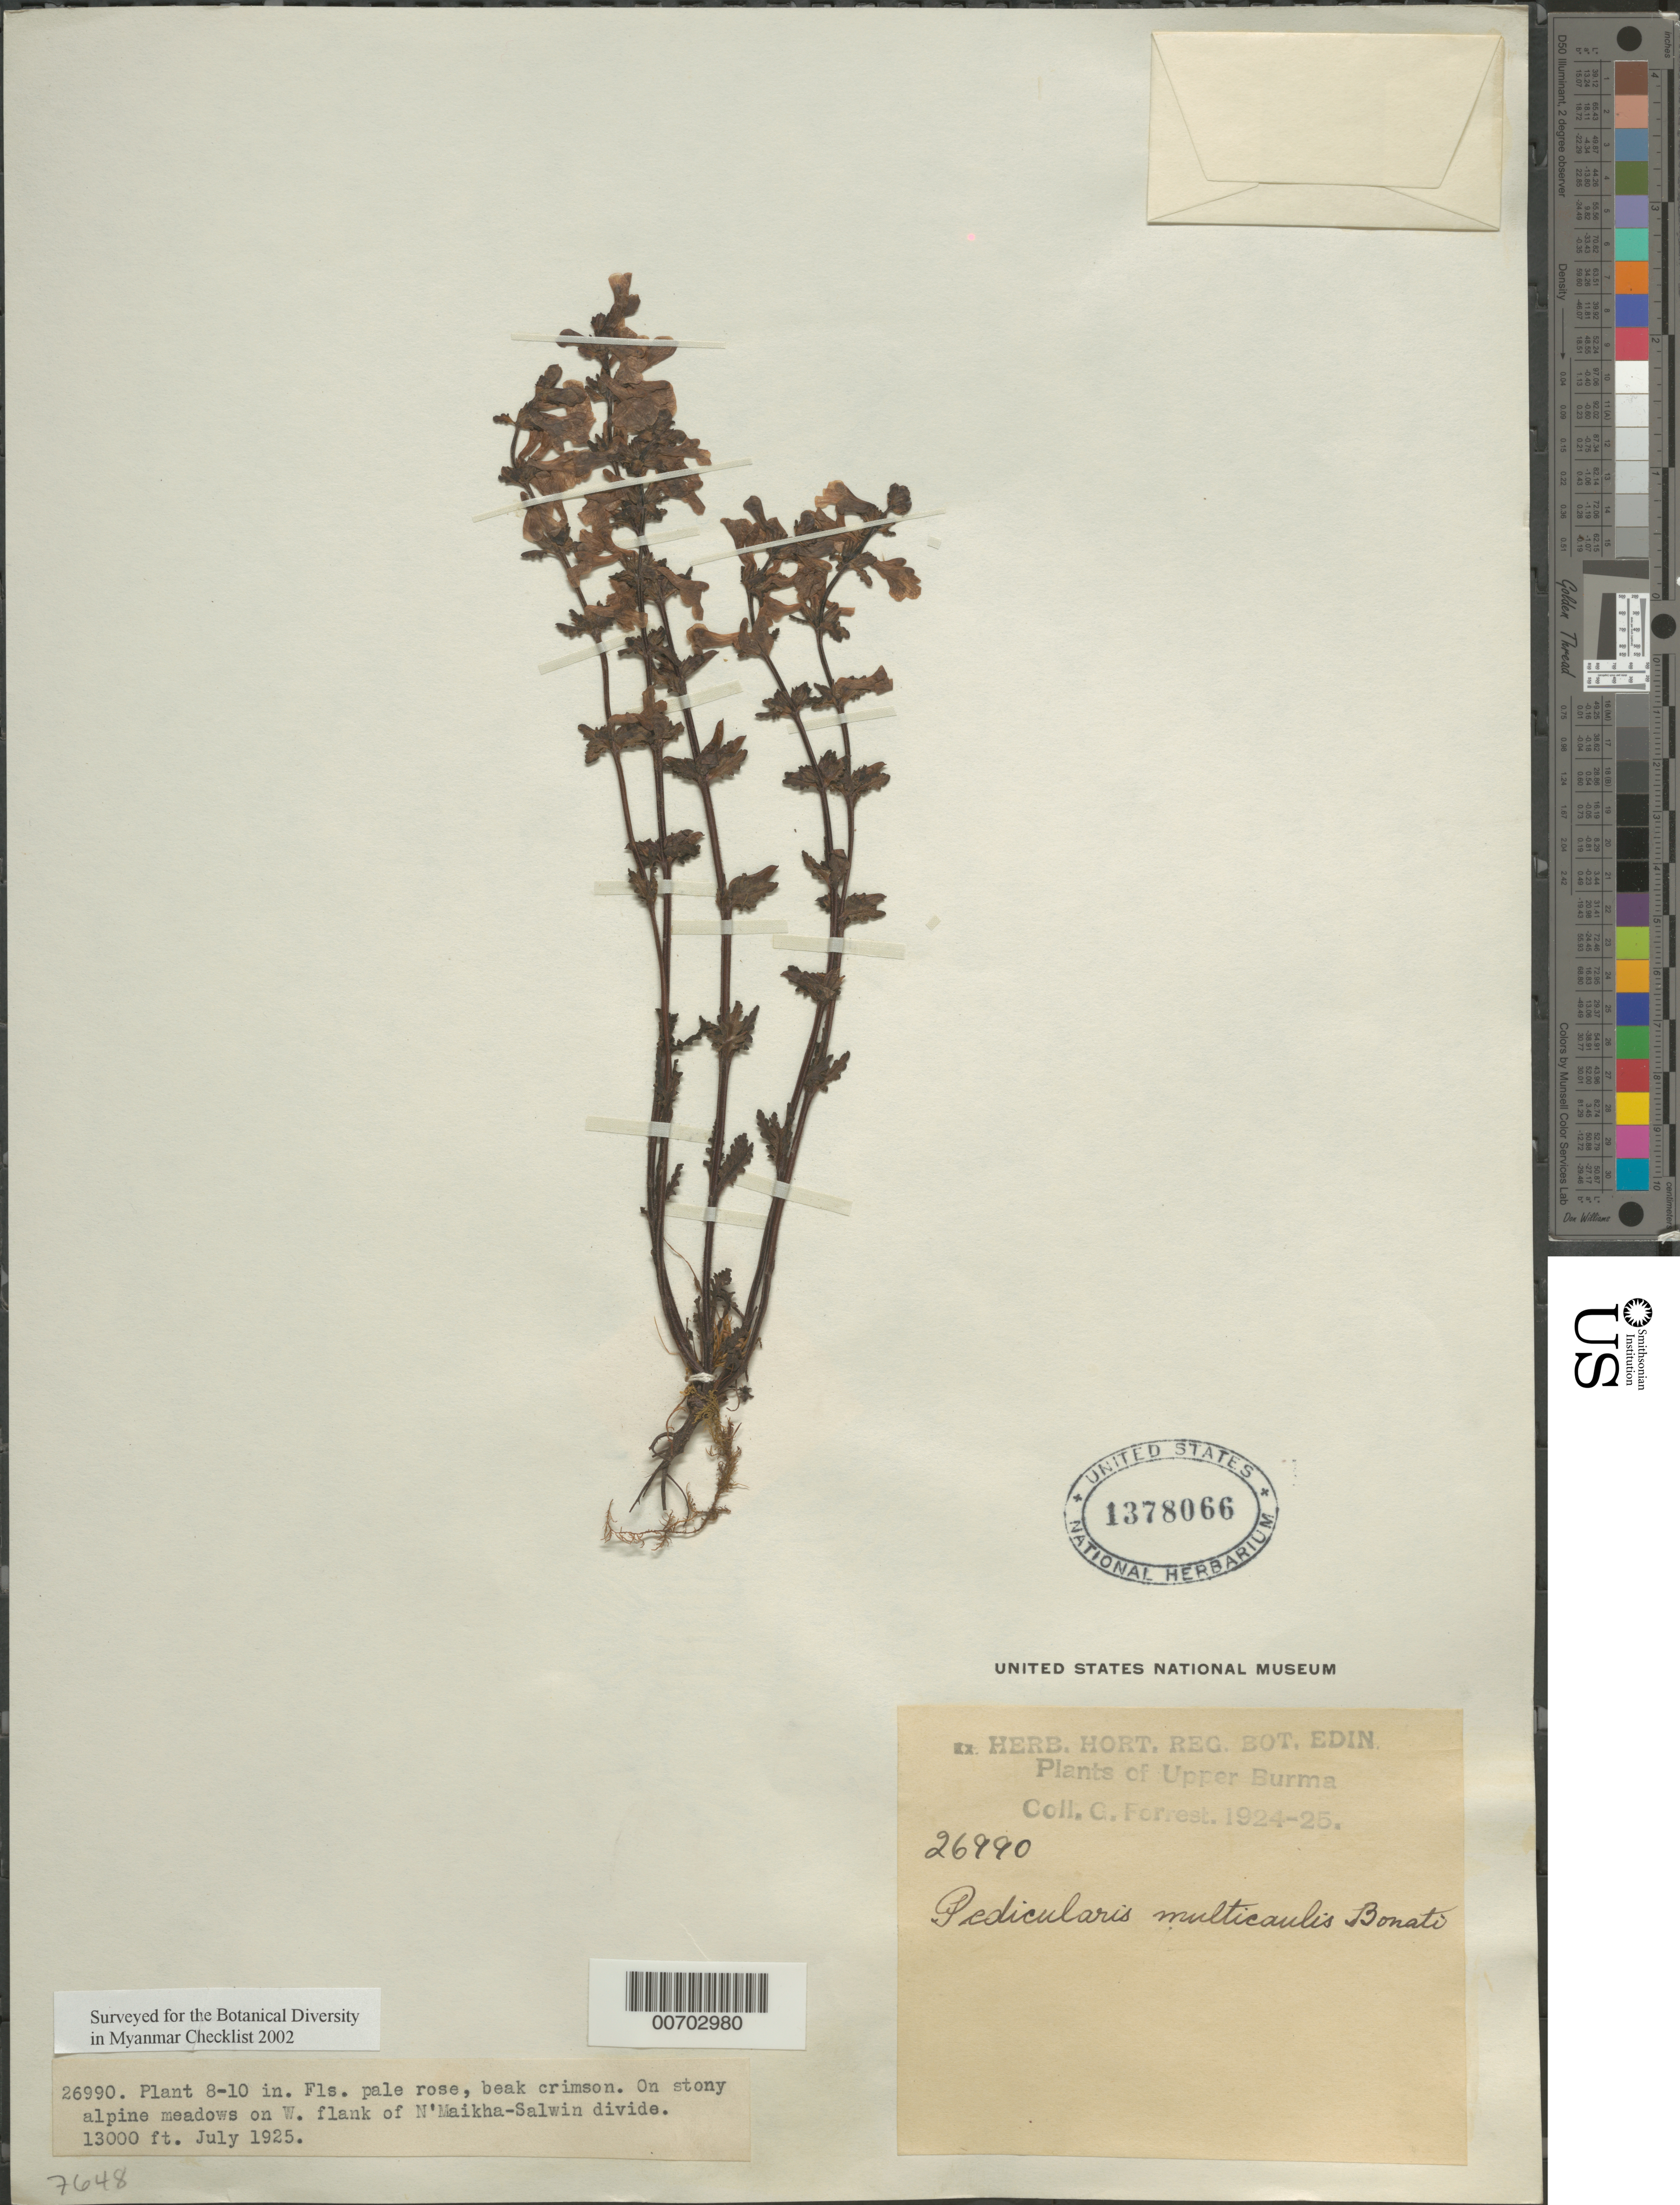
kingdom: Plantae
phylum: Tracheophyta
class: Magnoliopsida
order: Lamiales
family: Orobanchaceae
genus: Pedicularis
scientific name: Pedicularis multicaulis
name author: Bonati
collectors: G. Forrest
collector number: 26990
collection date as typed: Jul 1925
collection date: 1925-07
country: Myanmar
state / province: Kachin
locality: N'Maikha-Salwin Divide, W flank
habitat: Stony alpine meadows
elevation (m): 3962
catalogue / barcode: US 1378066